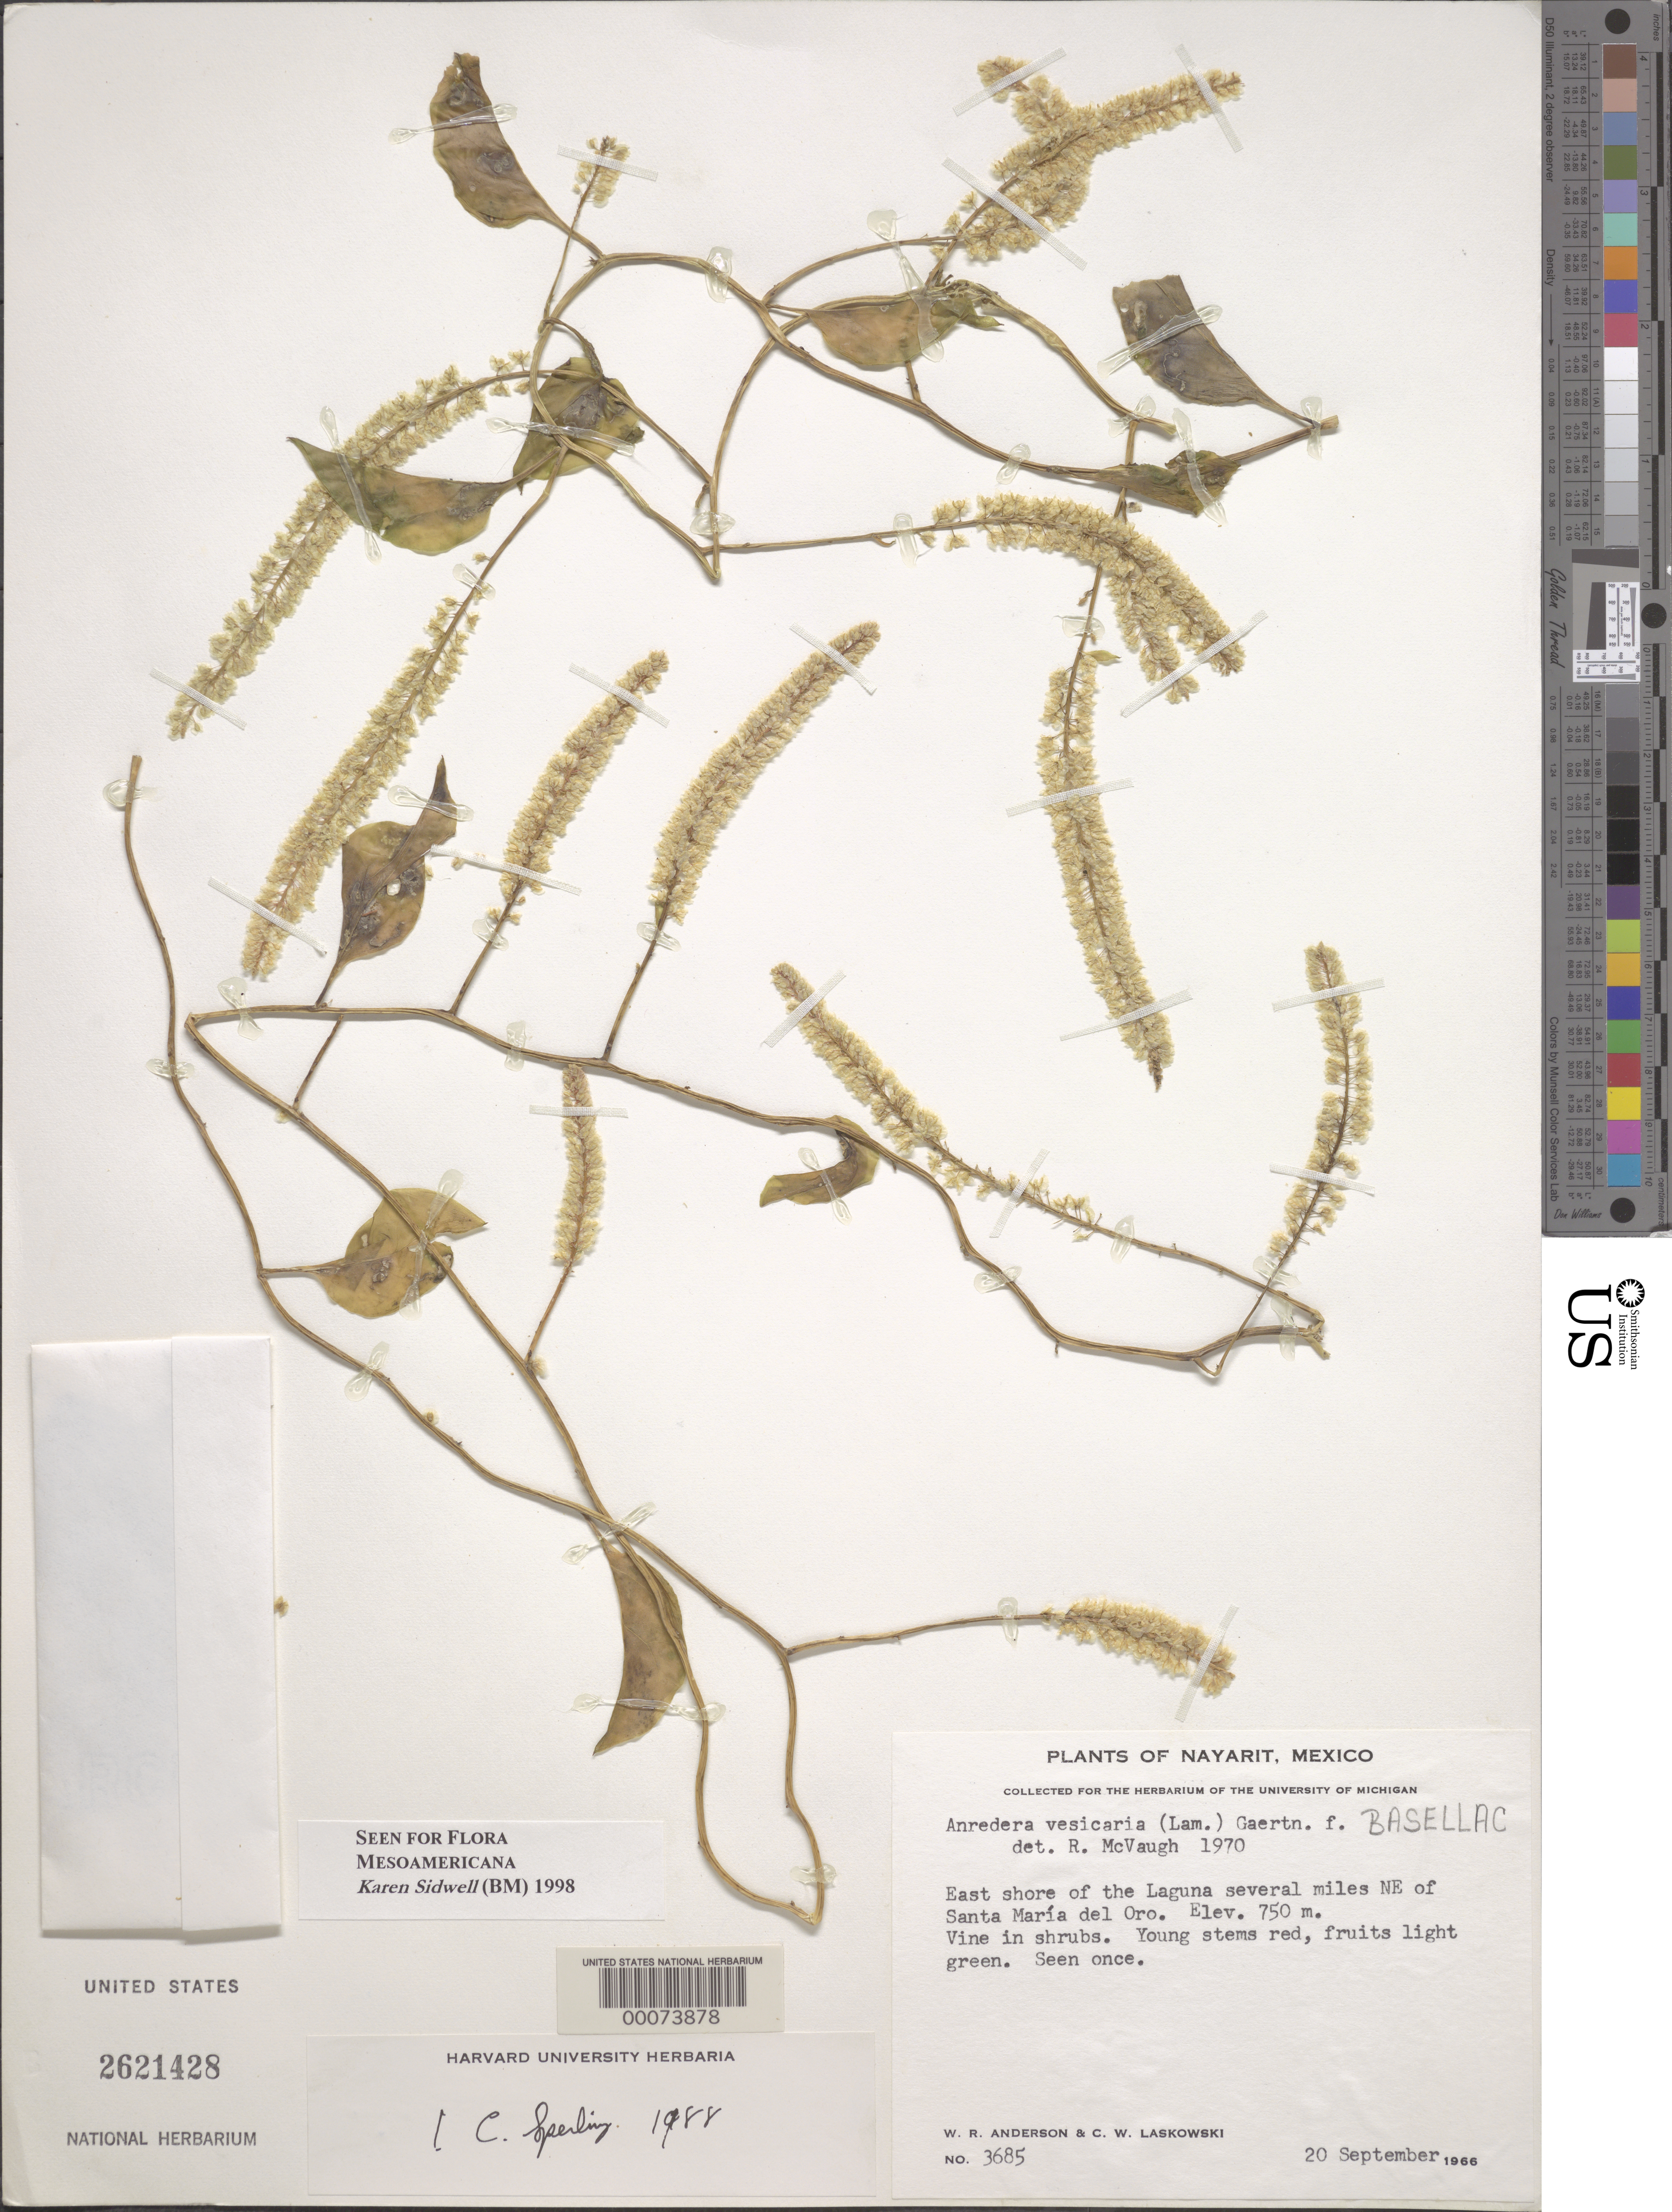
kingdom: Plantae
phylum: Tracheophyta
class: Magnoliopsida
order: Caryophyllales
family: Basellaceae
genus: Anredera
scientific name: Anredera vesicaria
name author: (Lam.) C.F. Gaertn.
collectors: W. R. Anderson & C. Laskowski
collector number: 3685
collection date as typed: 20 Sep 1966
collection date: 1966-09-20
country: Mexico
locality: East shore of the laguna several miles NE of Santa Maria del Oro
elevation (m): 750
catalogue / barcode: US 2621428